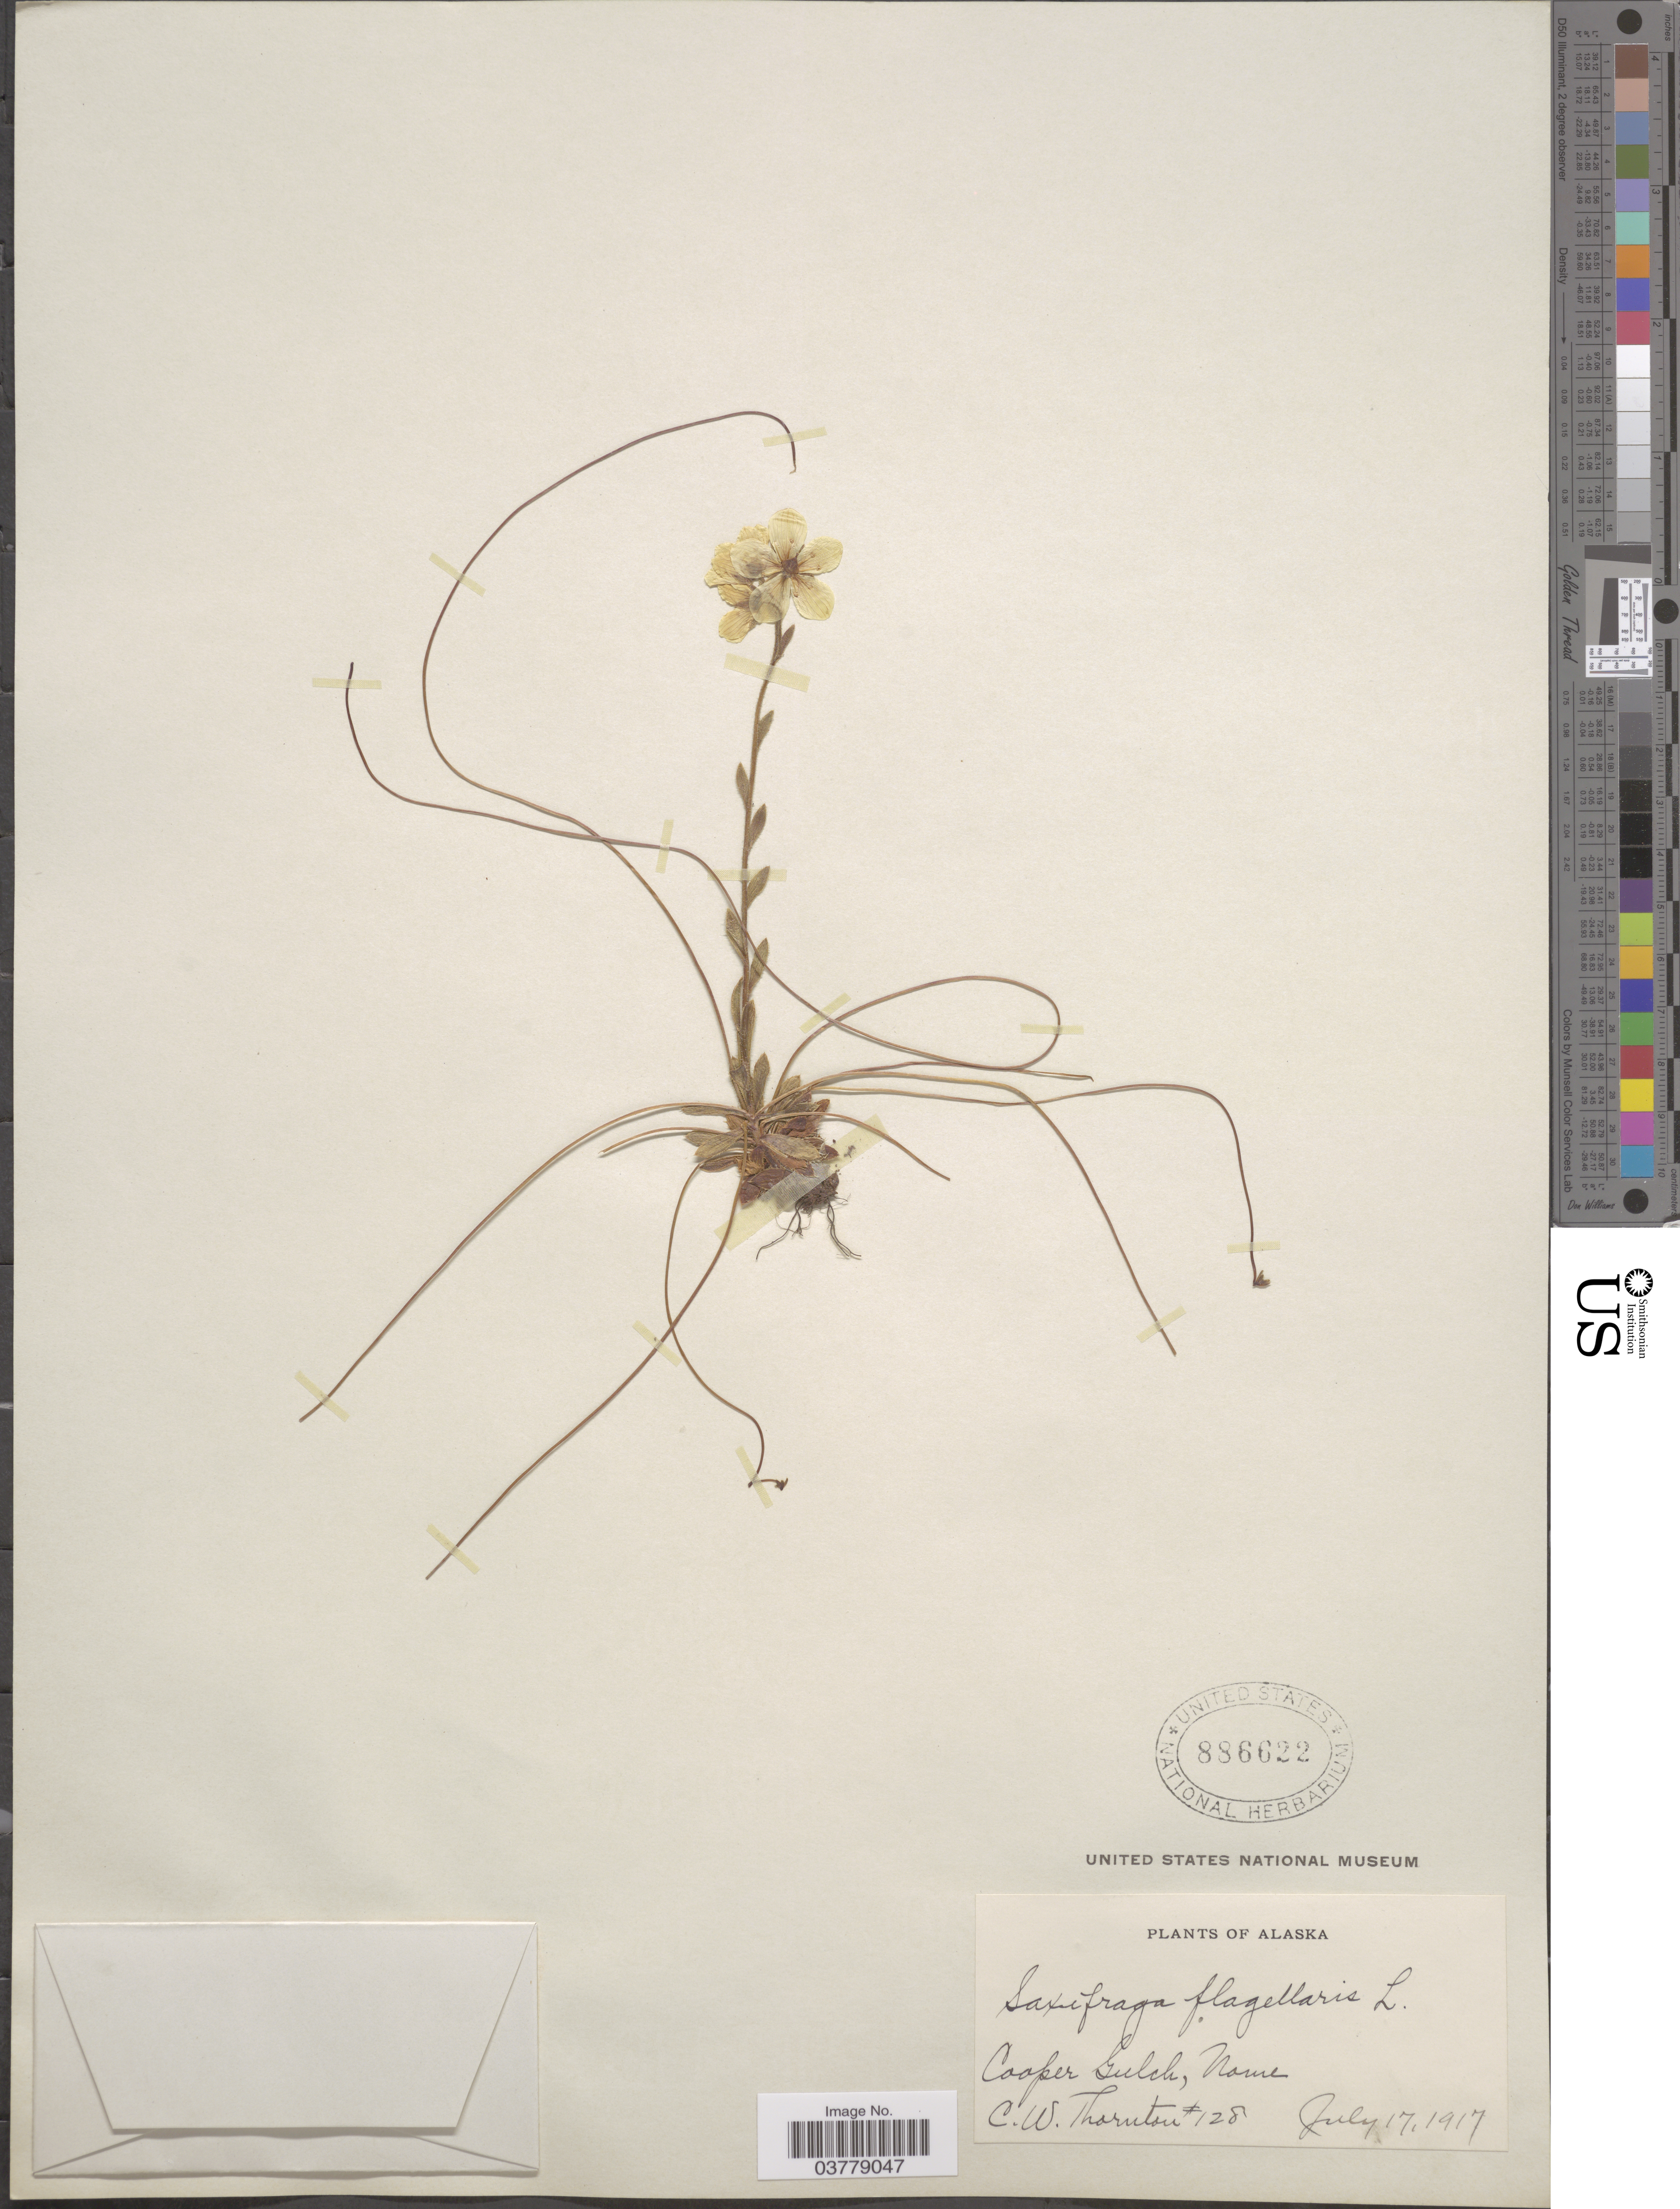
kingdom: Plantae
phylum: Tracheophyta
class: Magnoliopsida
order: Saxifragales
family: Saxifragaceae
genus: Saxifraga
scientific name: Saxifraga flagellaris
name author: Willd. ex Sternb.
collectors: C. Thornton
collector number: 128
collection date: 1917-07-17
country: United States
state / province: Alaska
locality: Cooper Gulch, Nome.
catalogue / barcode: US 886622